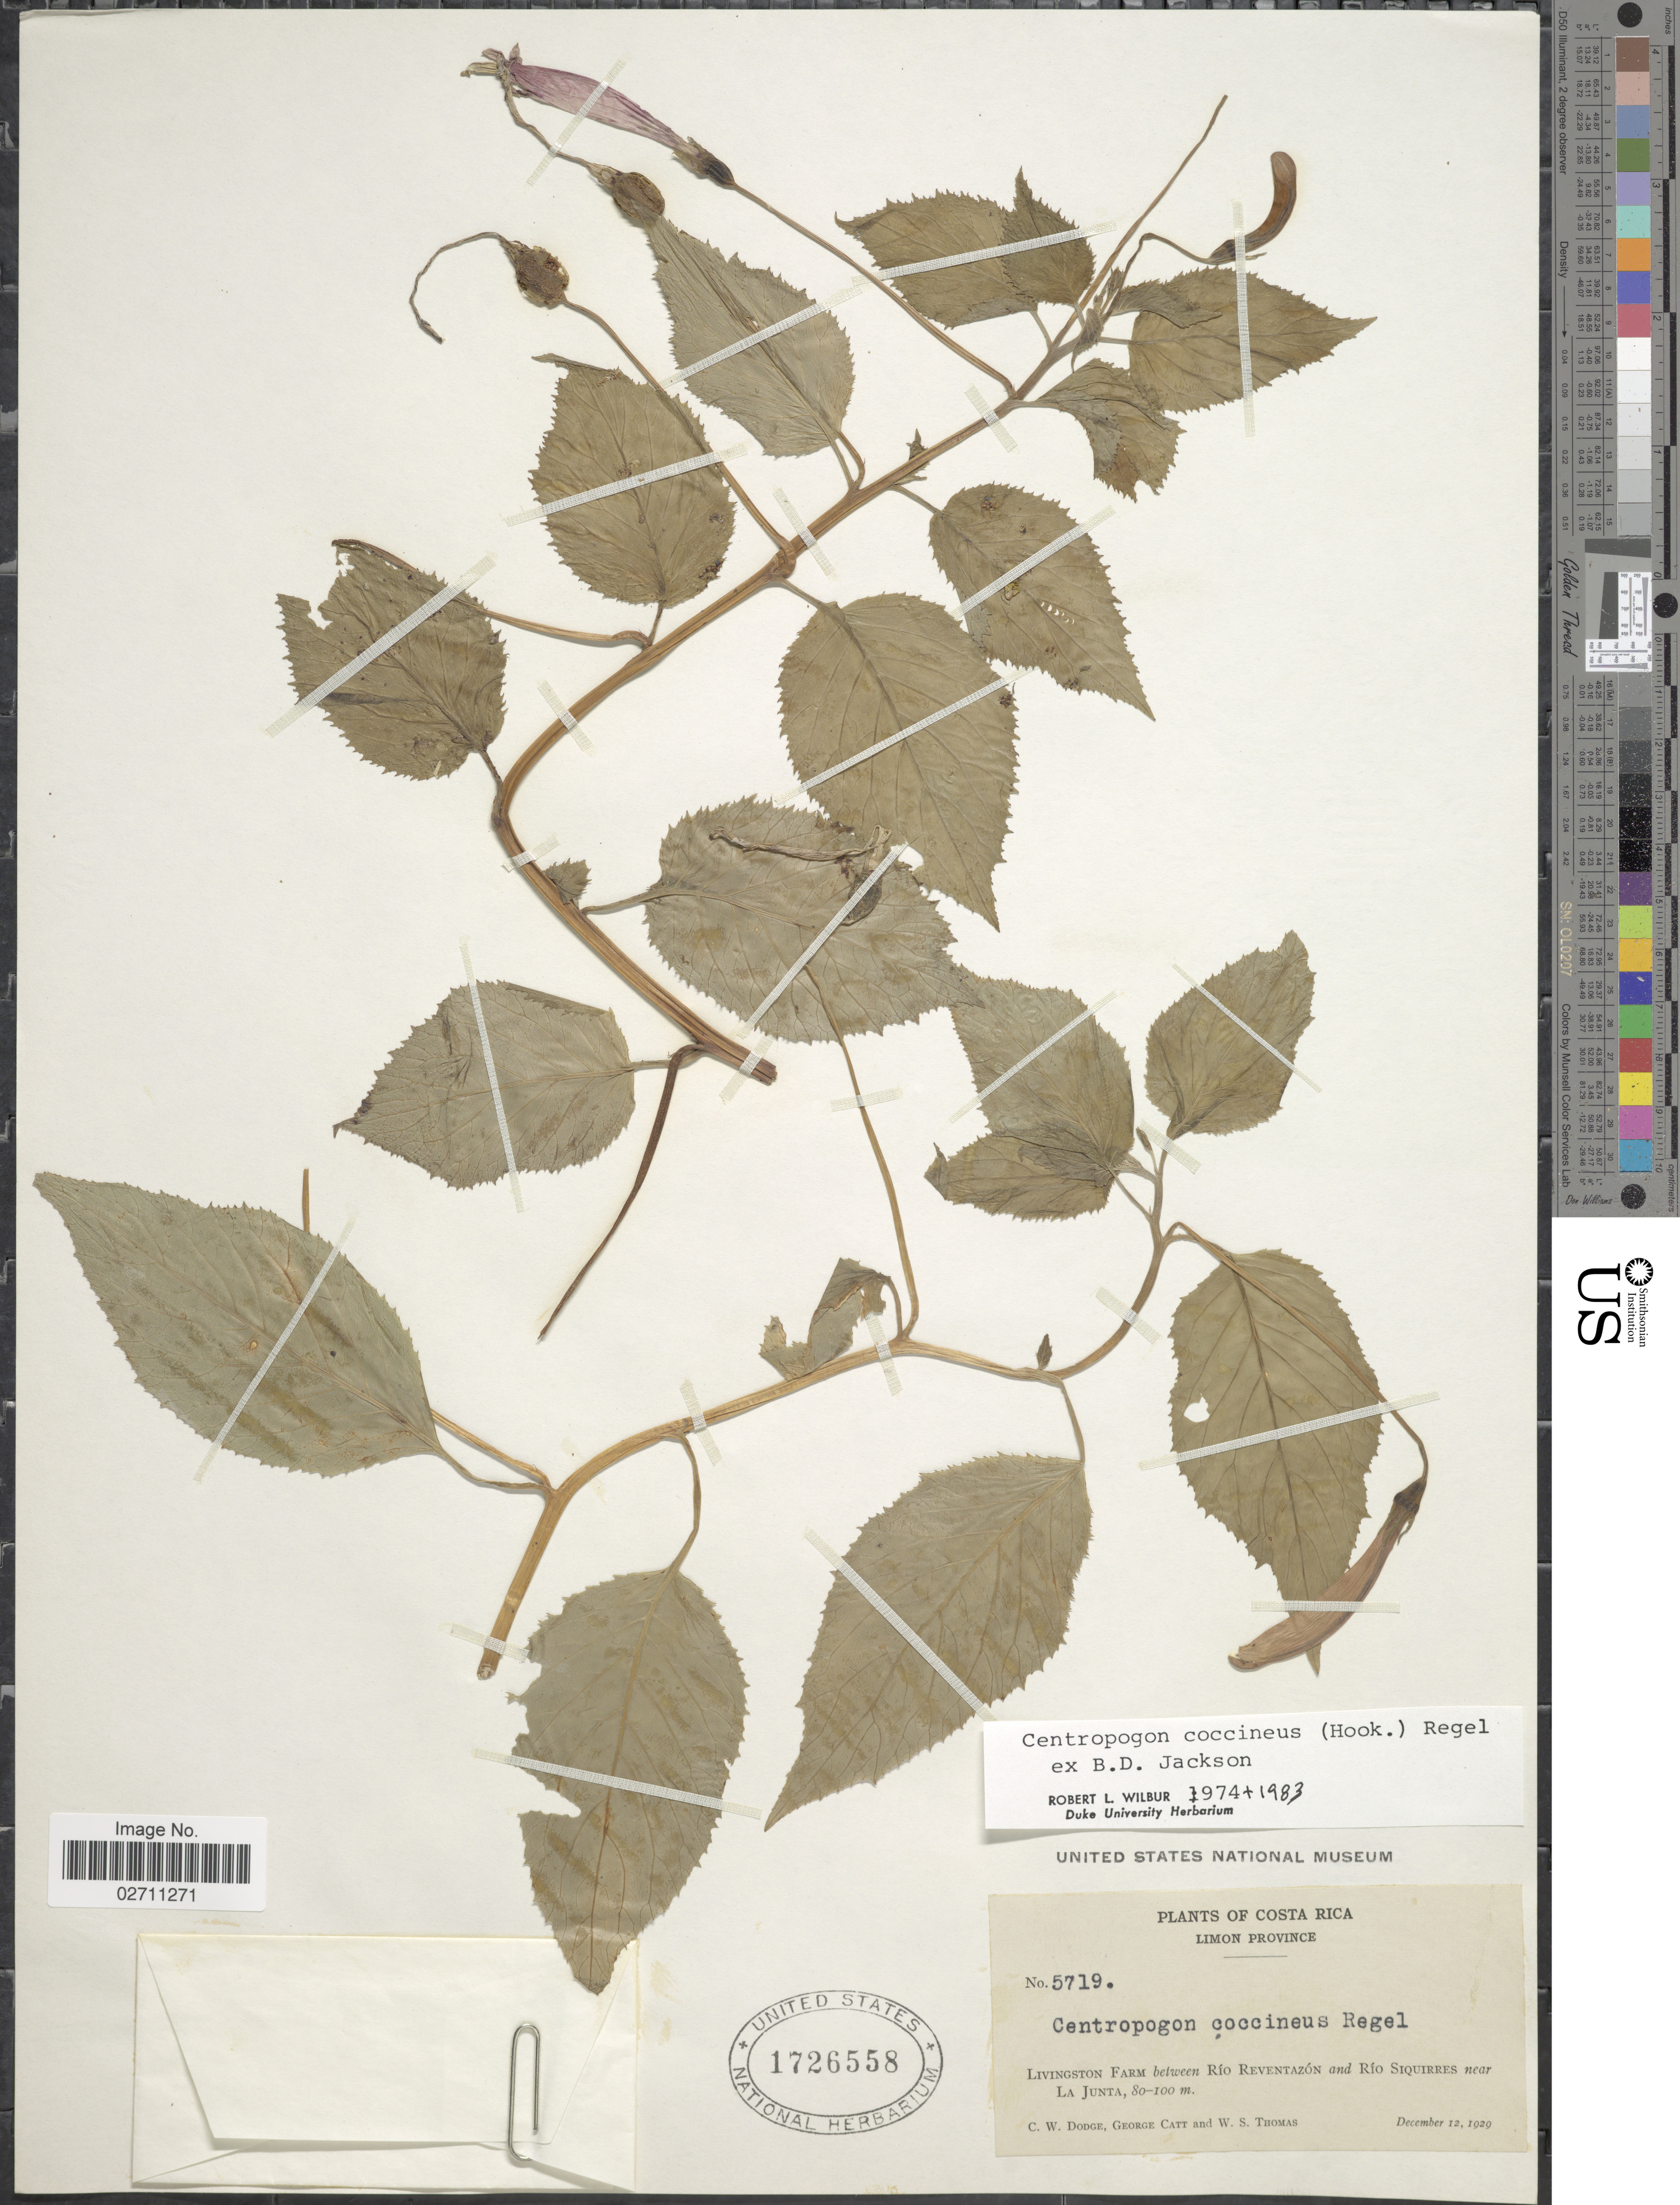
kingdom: Plantae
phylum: Tracheophyta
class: Magnoliopsida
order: Asterales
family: Campanulaceae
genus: Centropogon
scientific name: Centropogon coccineus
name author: (Hook.) Regel ex B.D. Jacks.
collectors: C. Dodge, G. Catt & W. S. Thomas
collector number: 5719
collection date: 1929-12-12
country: Costa Rica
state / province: Limón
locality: Livingston Farm between Rio Reventazon and Rio Siquirres near La Junta.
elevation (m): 80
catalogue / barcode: US 1726558